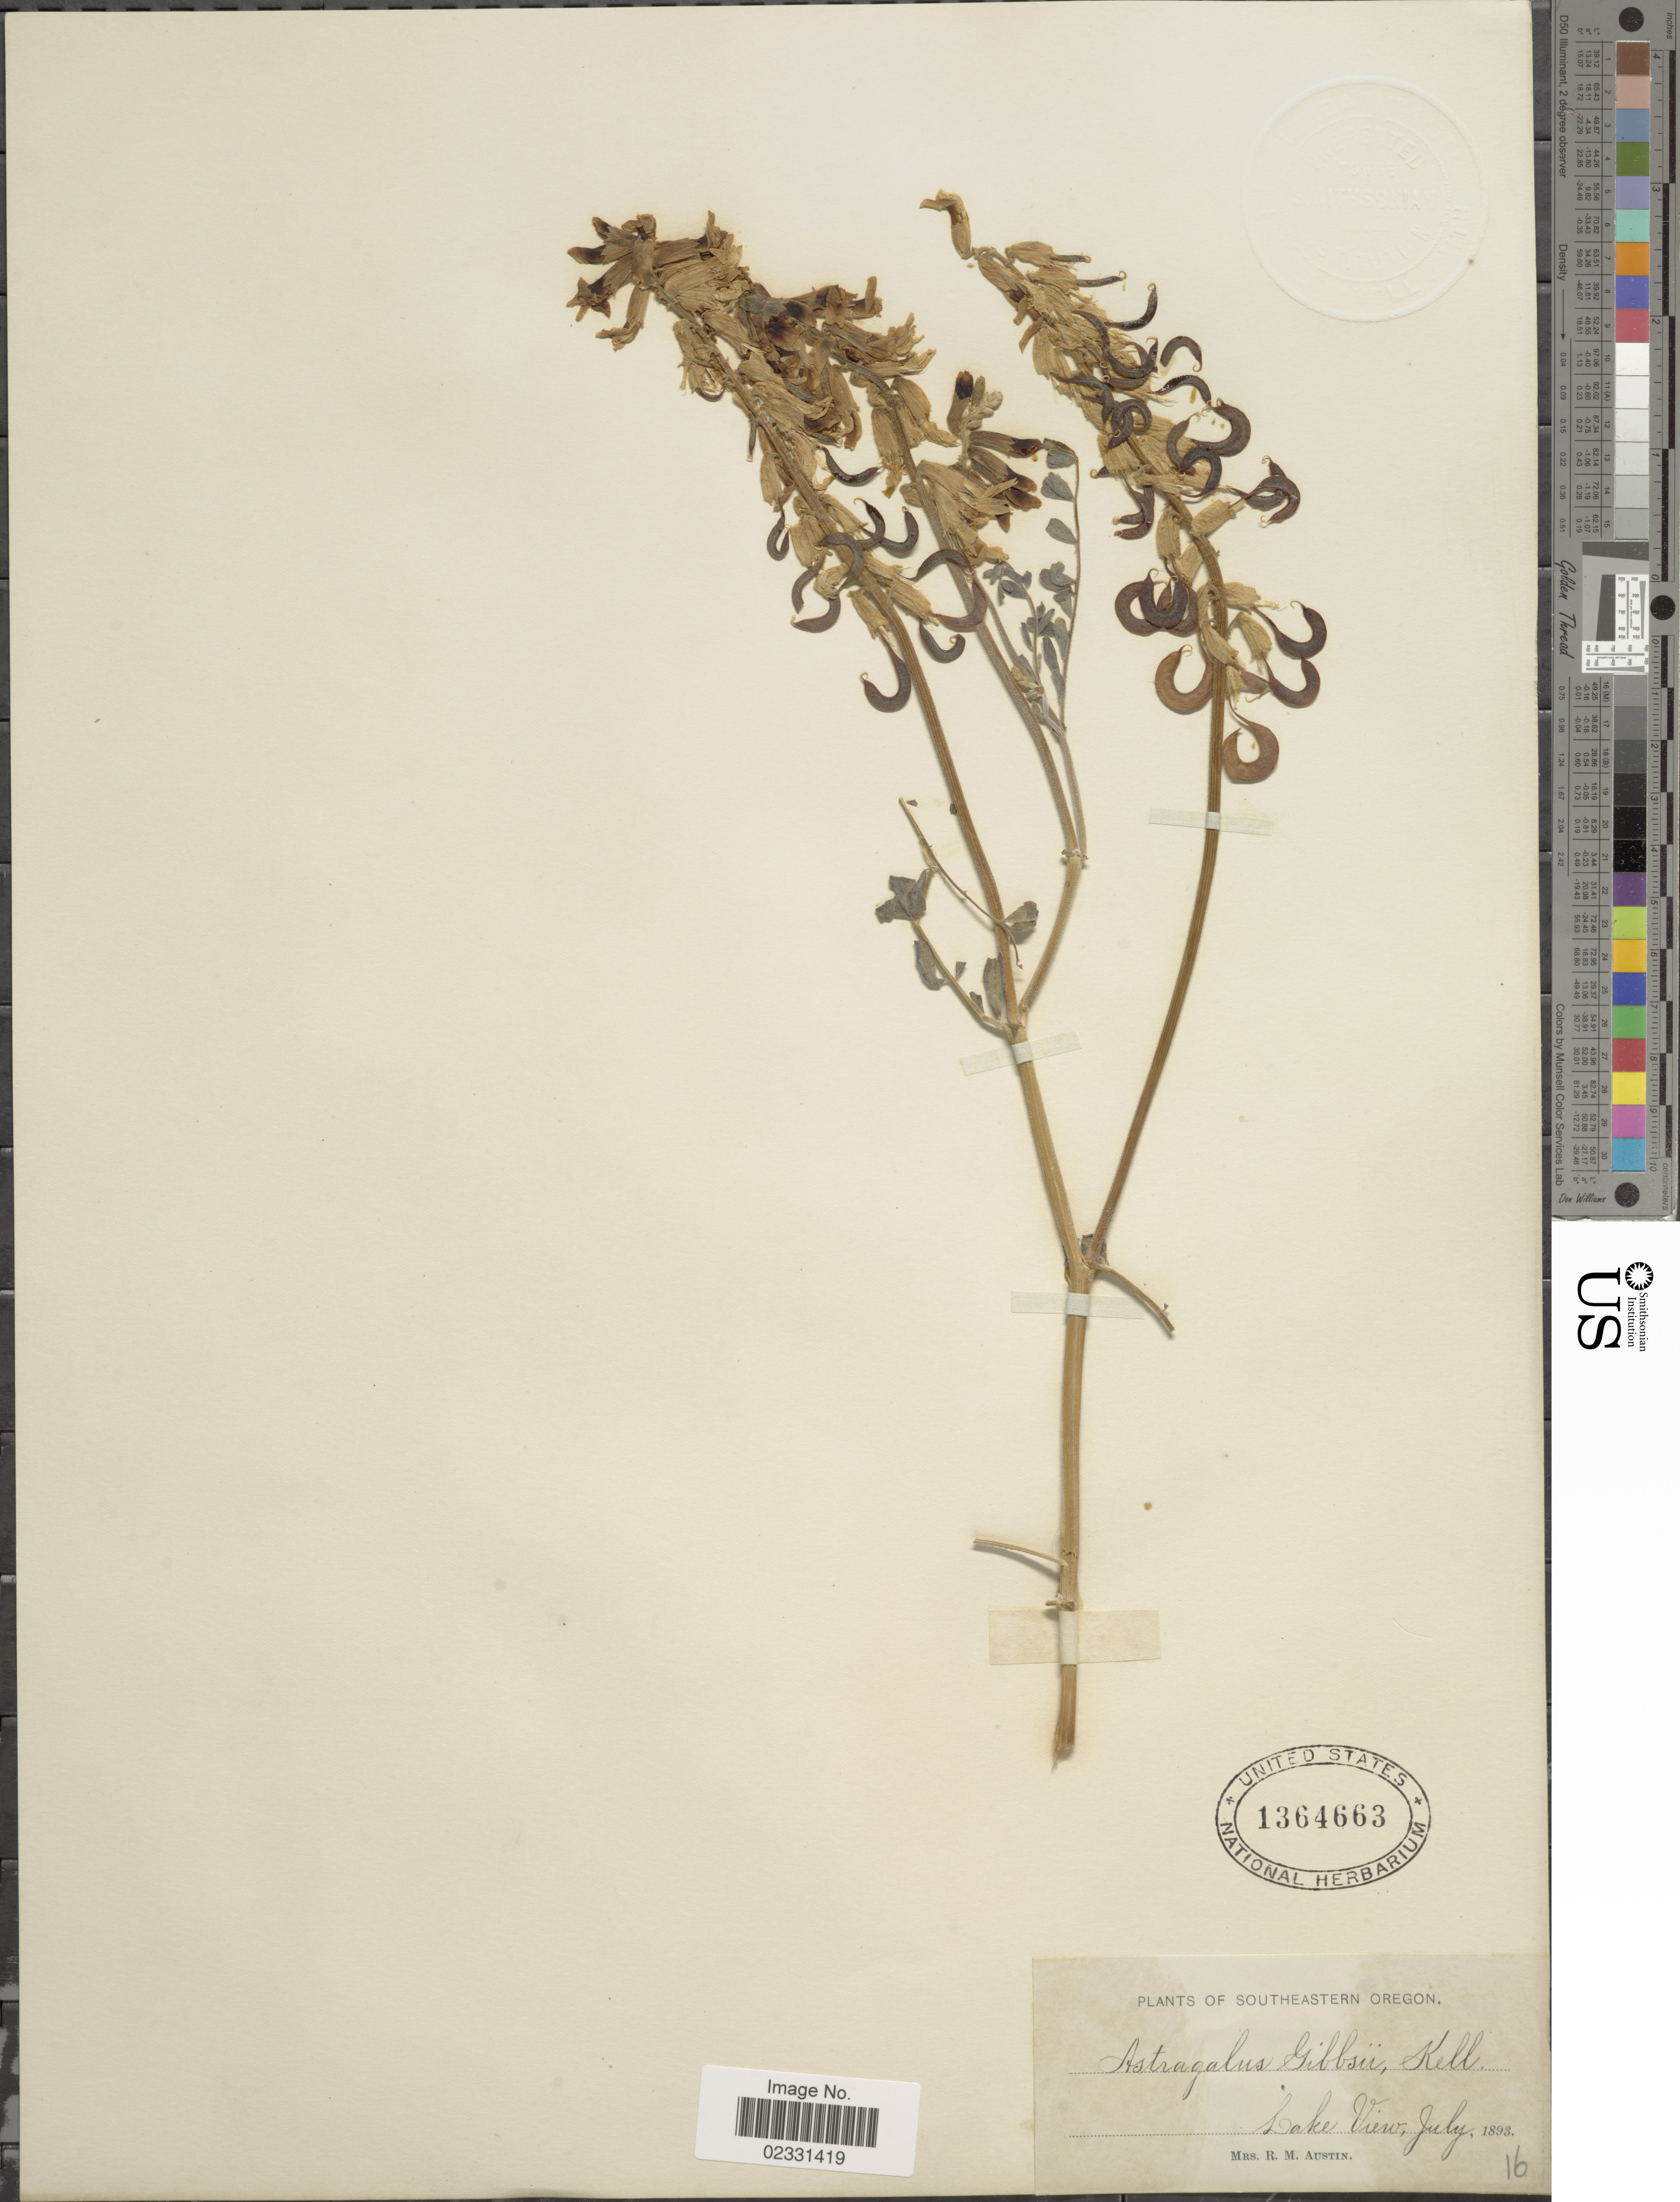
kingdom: Plantae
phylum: Tracheophyta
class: Magnoliopsida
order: Fabales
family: Fabaceae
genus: Astragalus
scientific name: Astragalus gibbsii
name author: Kellogg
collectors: R. Austin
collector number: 16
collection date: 1893-07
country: United States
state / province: Oregon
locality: Southeastern Oregon, Lake View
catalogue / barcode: US 1364663